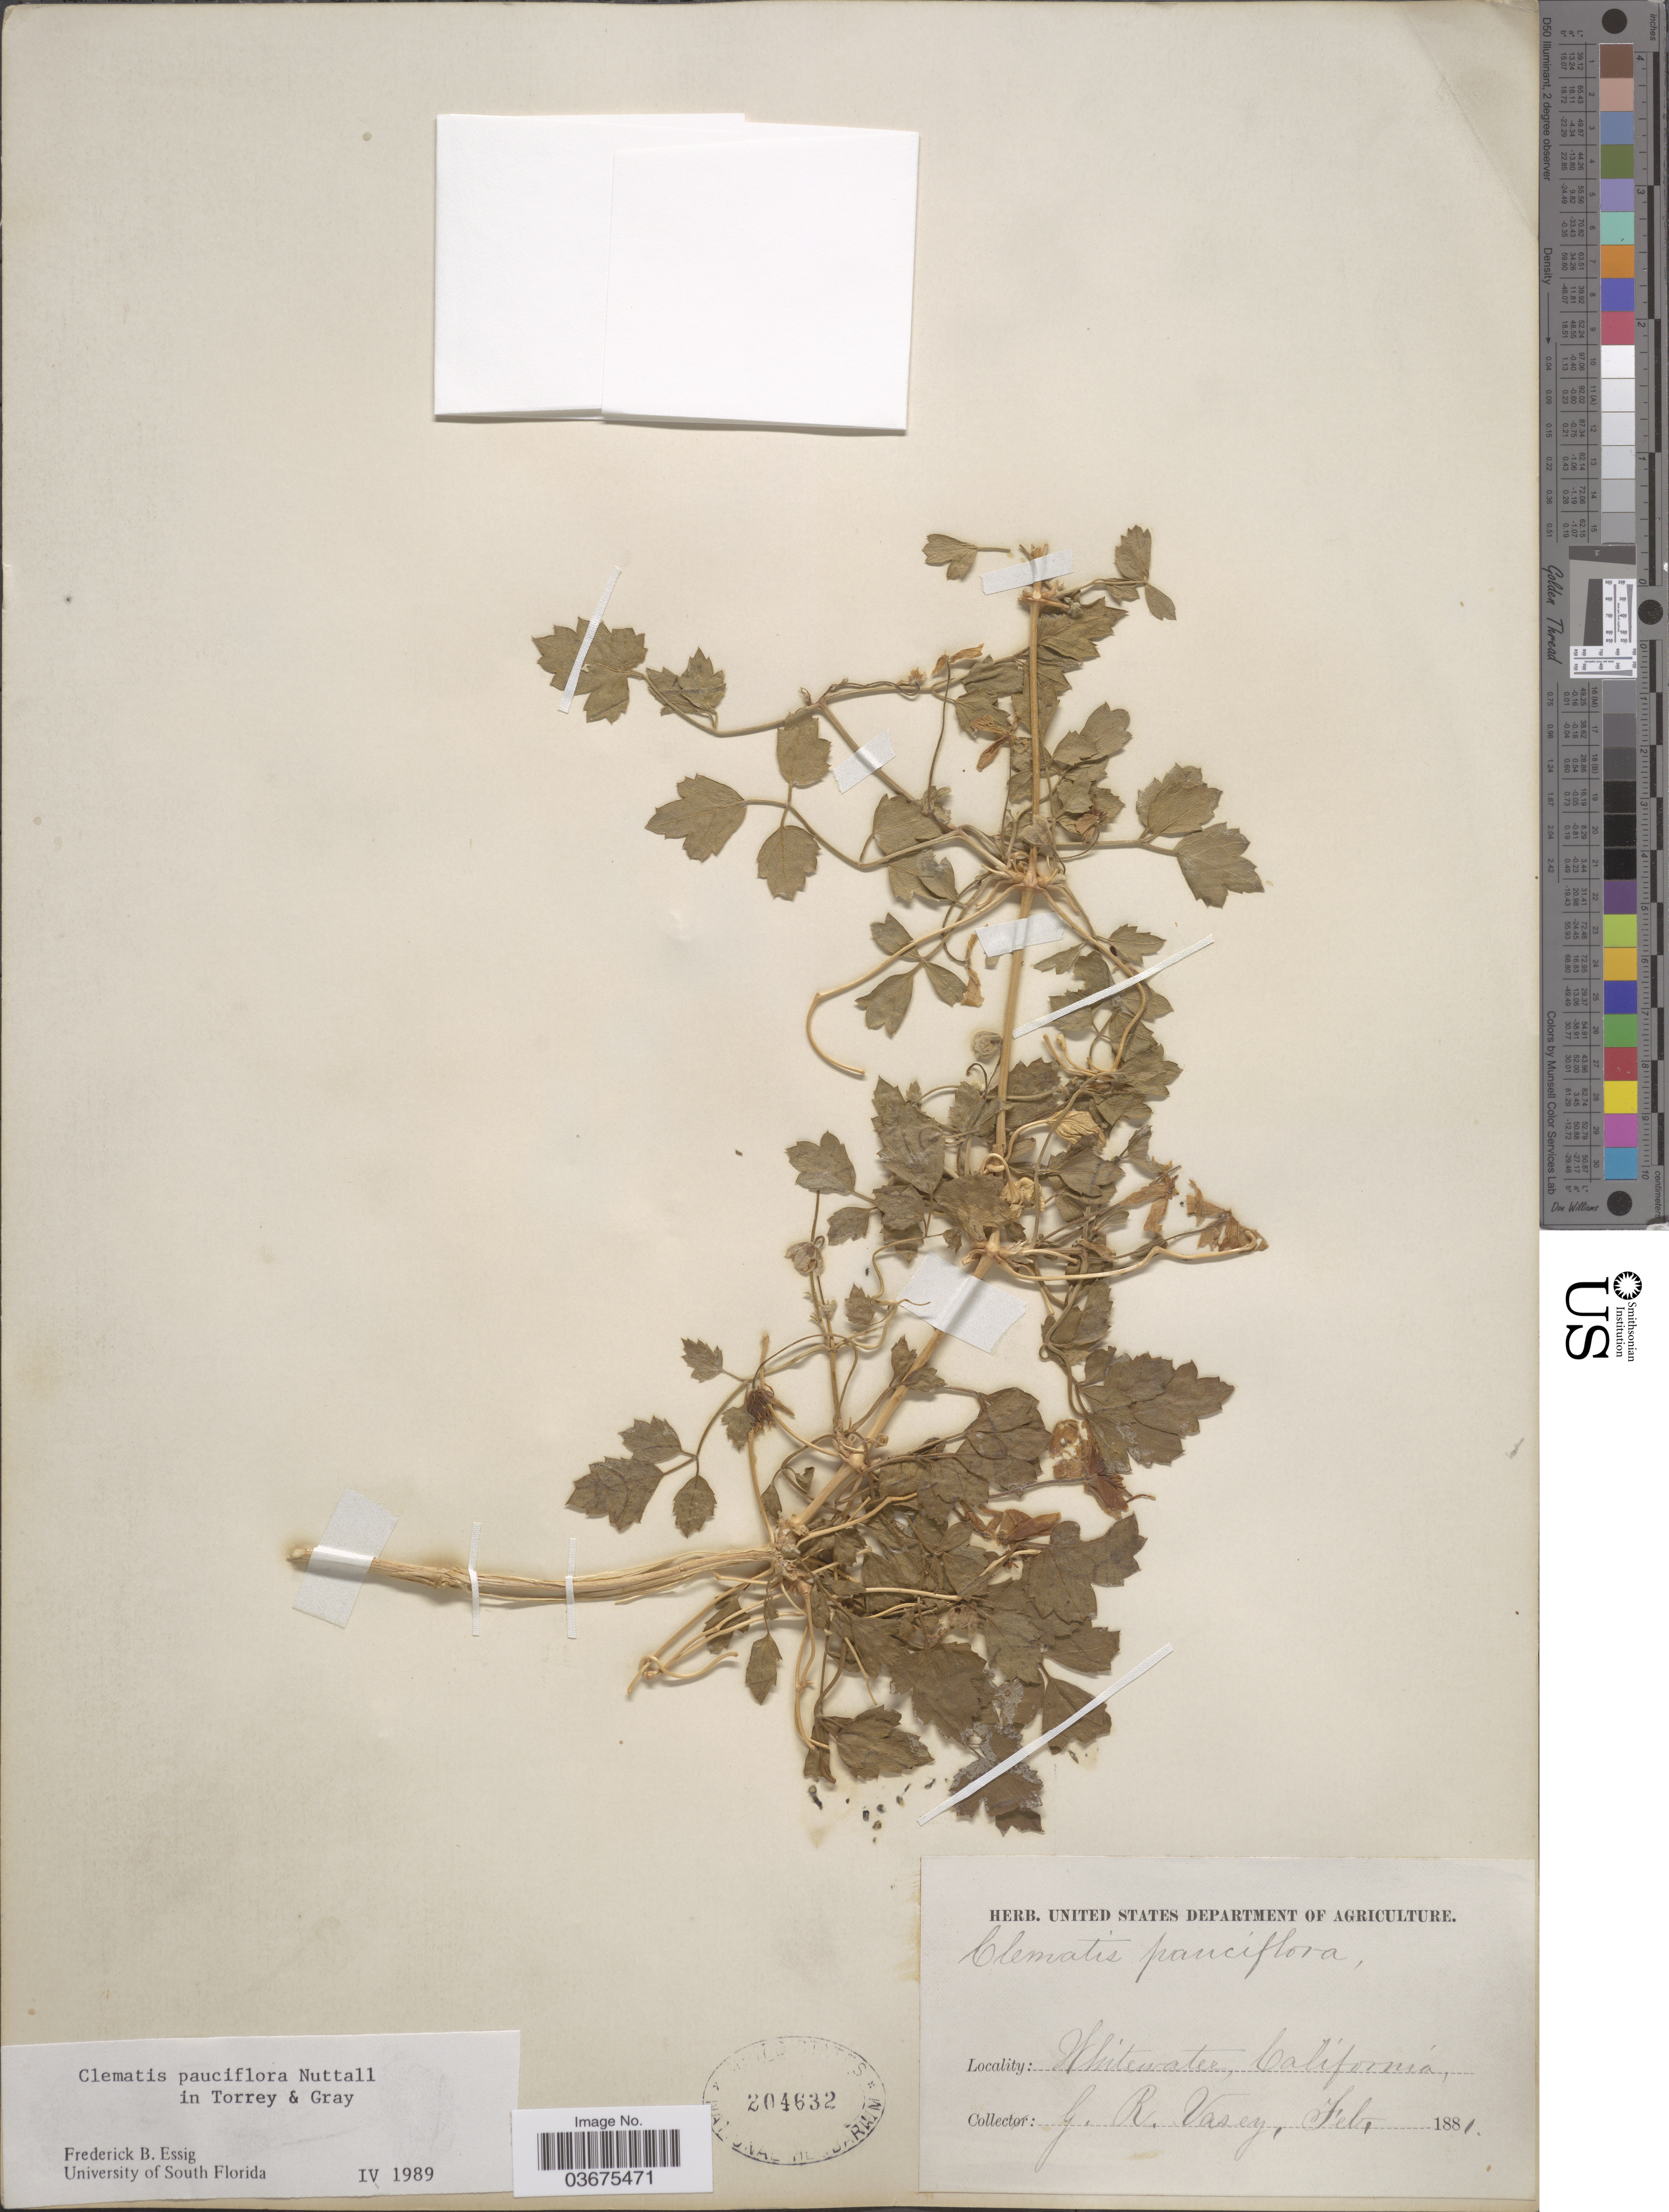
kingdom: Plantae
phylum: Tracheophyta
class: Magnoliopsida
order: Ranunculales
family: Ranunculaceae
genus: Clematis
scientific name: Clematis pauciflora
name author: Nutt. ex Torr. & A. Gray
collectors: G. R. Vasey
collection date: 1881-02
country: United States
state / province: California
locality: Whitewater.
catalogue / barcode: US 204632